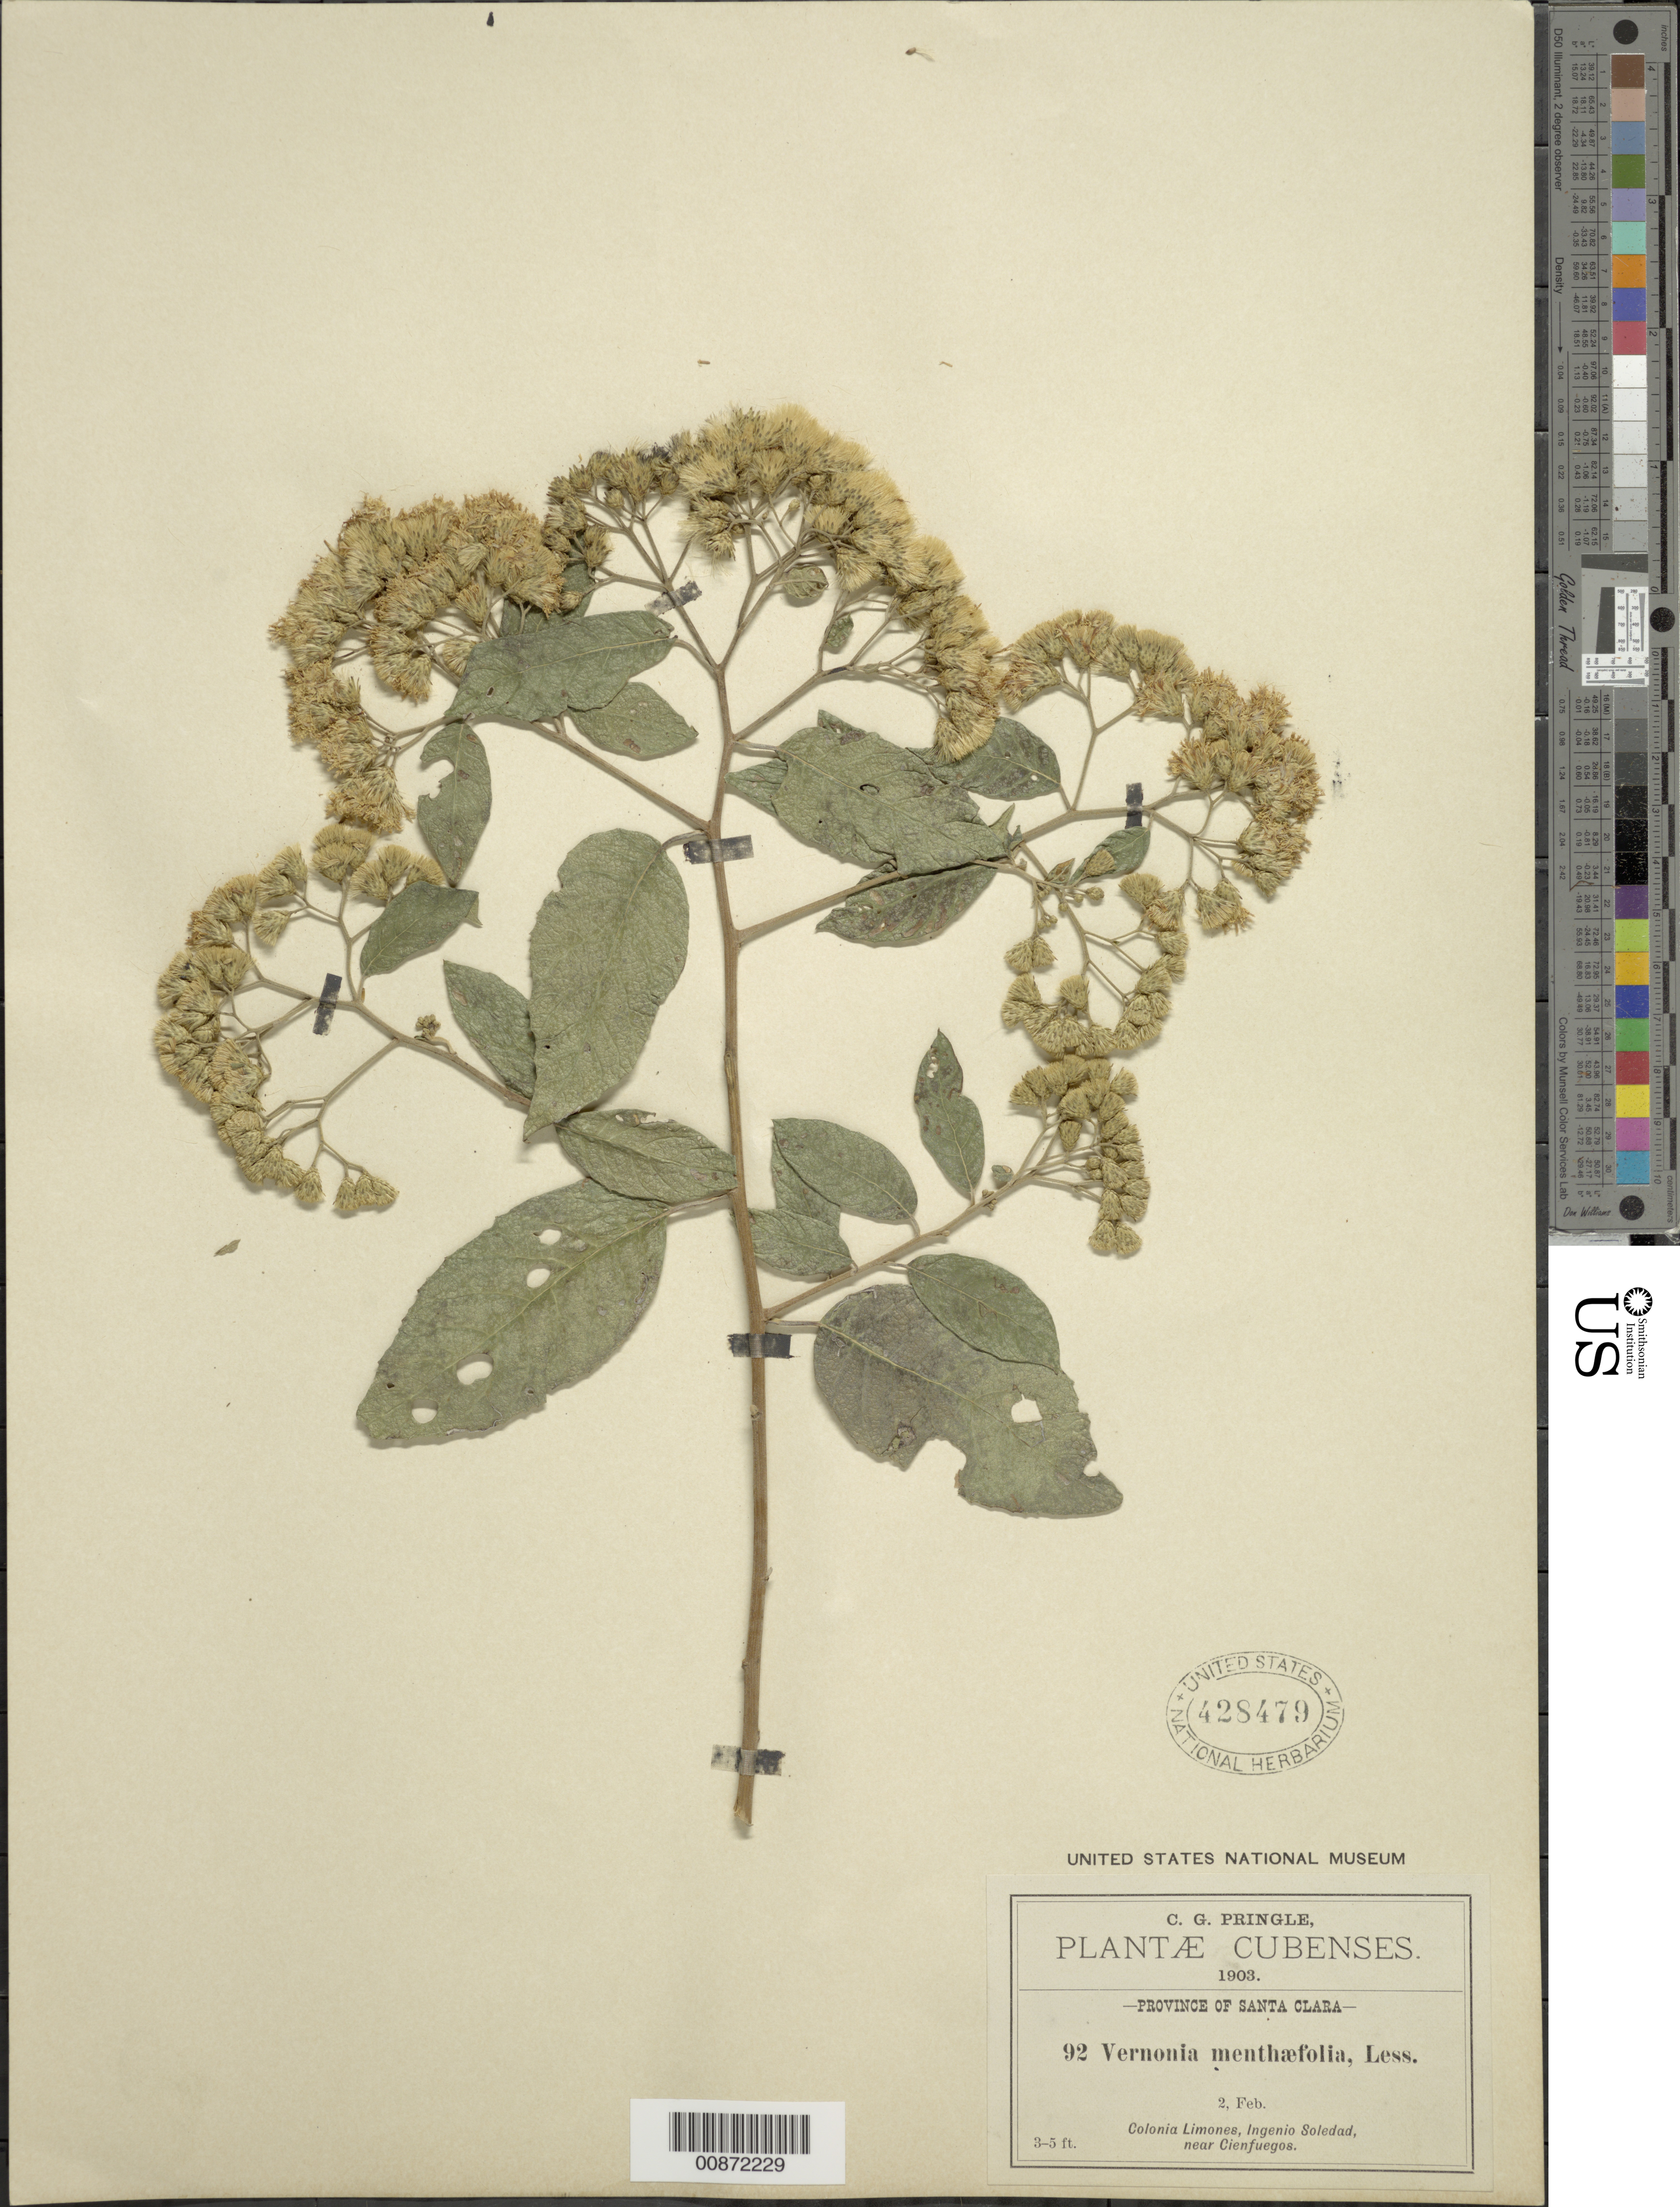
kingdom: Plantae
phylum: Tracheophyta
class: Magnoliopsida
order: Asterales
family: Asteraceae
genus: Vernonanthura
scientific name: Vernonanthura menthifolia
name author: (Poepp. ex Spreng.) H. Rob.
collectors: G. R. Proctor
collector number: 92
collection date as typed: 02 Feb 1903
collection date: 1903-02-02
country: Cuba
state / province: Las Villas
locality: Colonia Limones, Ingenio, Soledad, near Cienfuegos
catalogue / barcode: US 428479